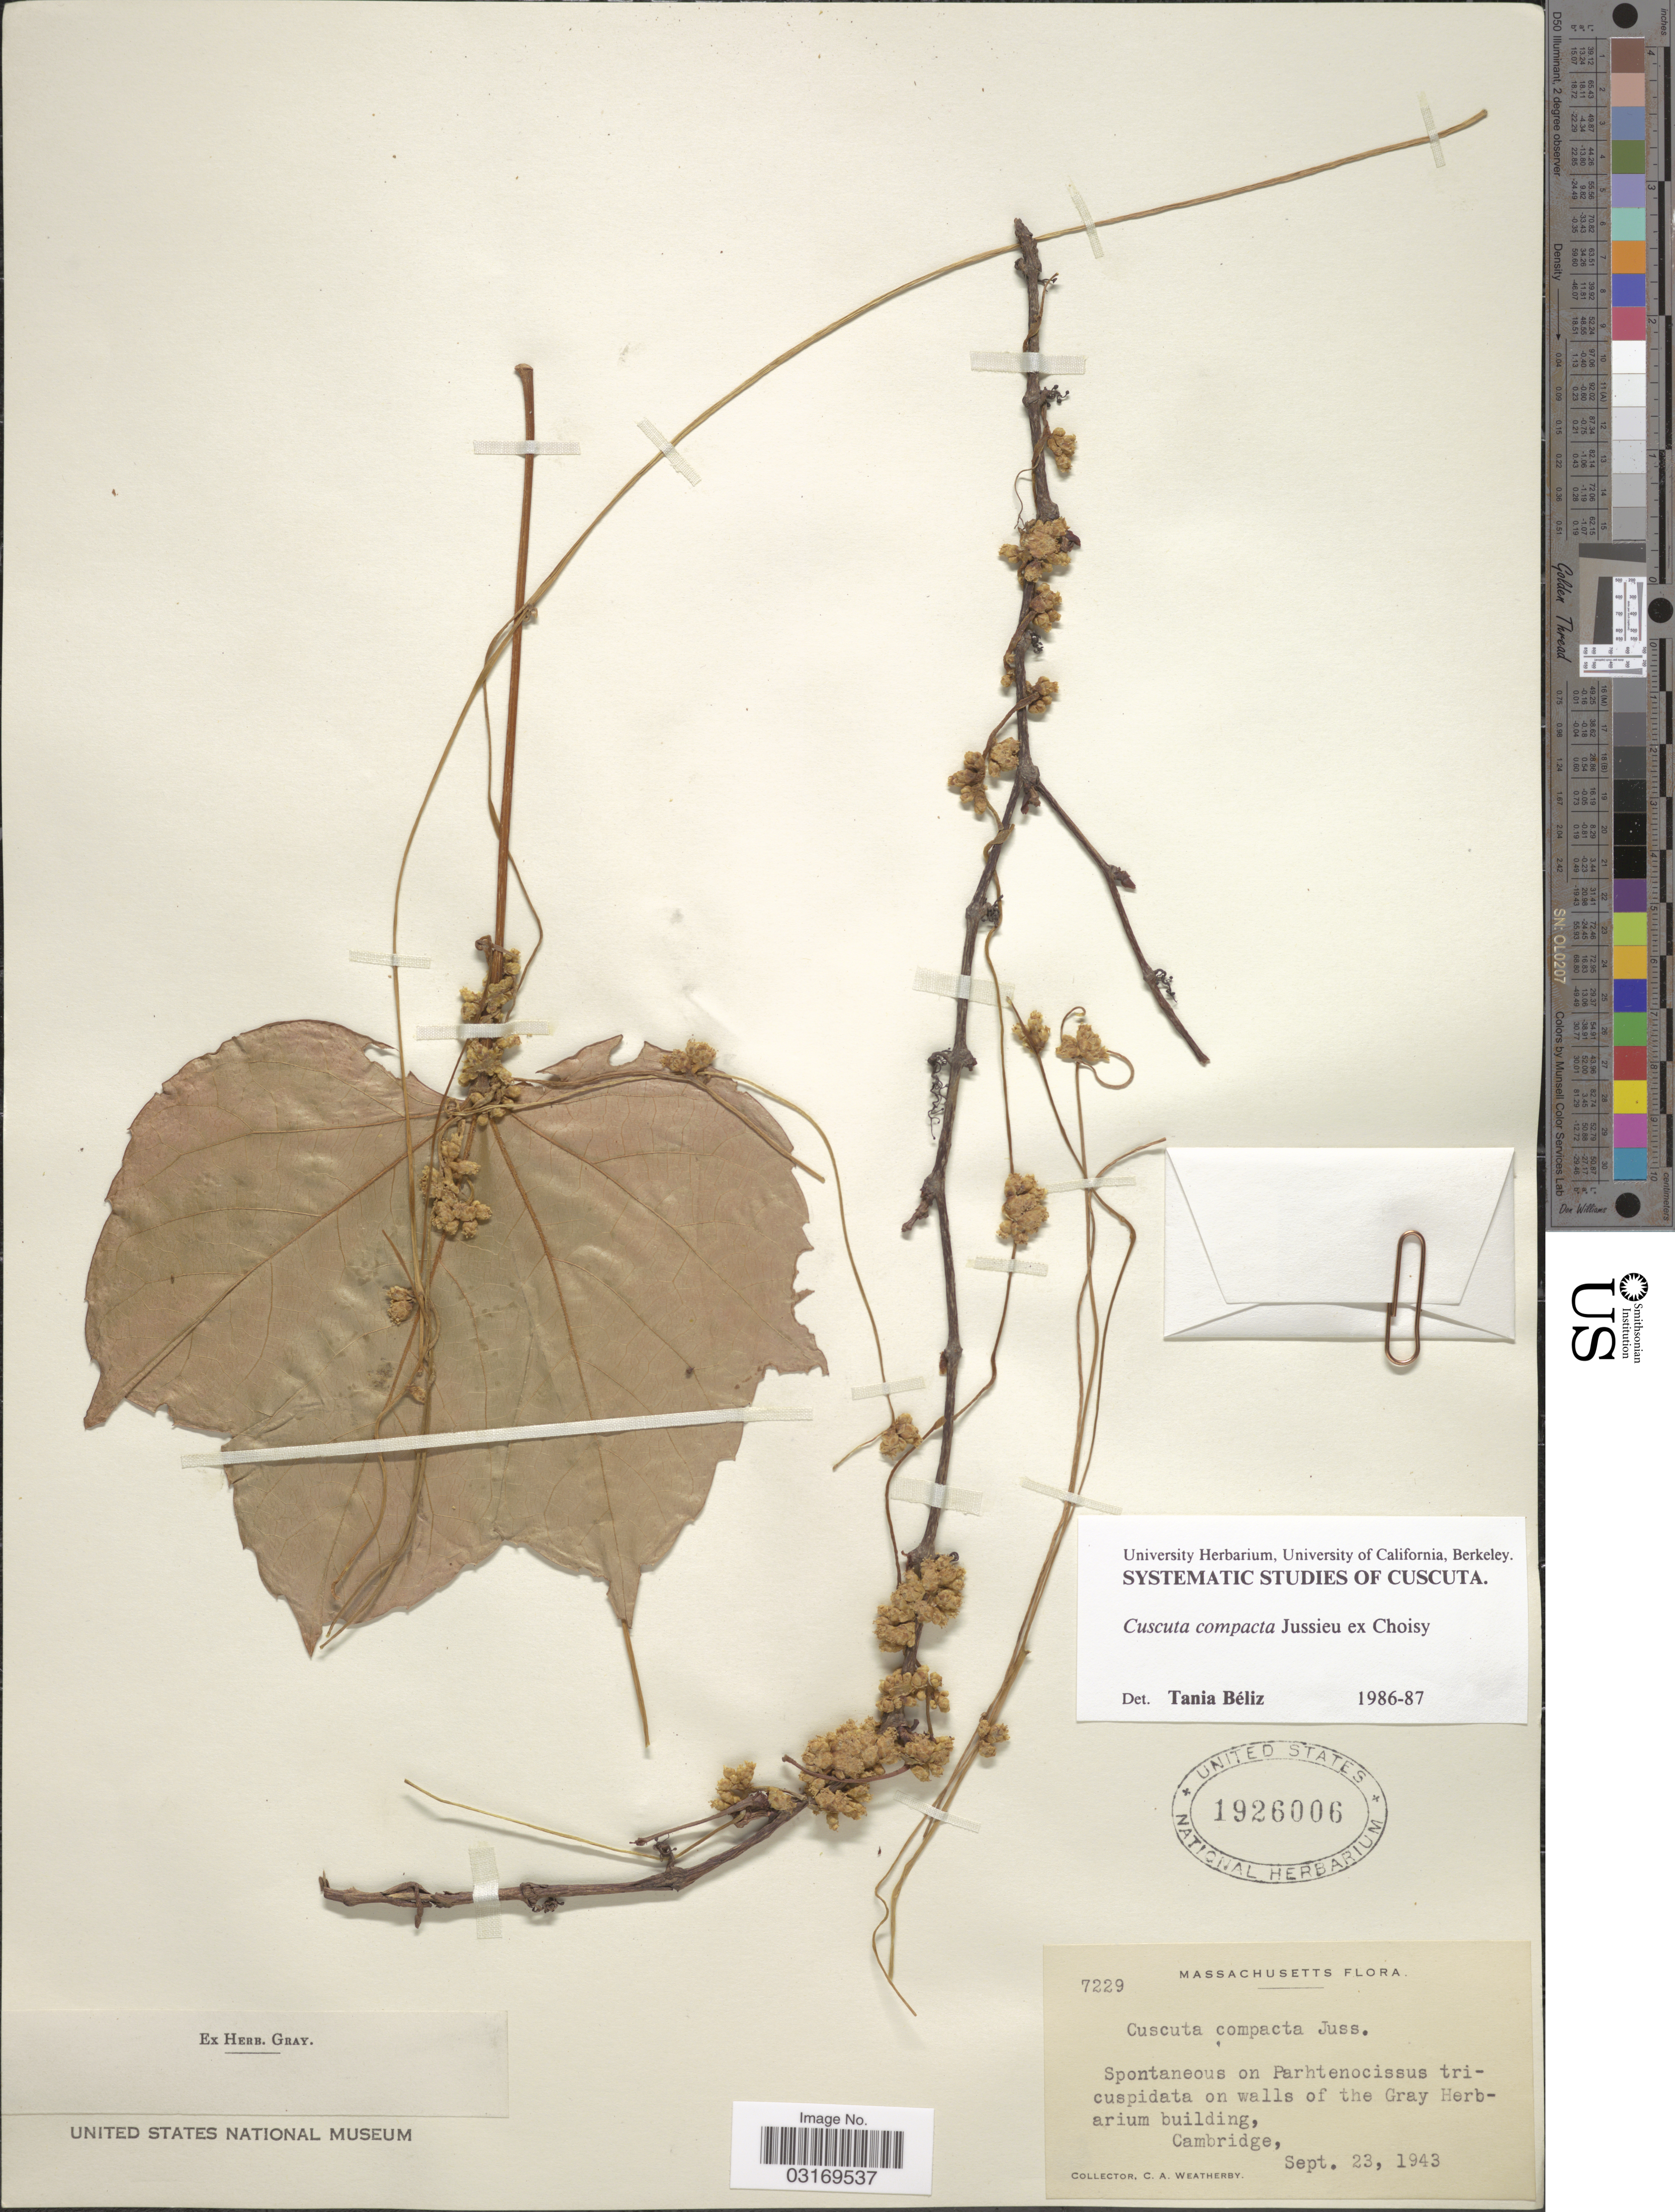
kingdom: Plantae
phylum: Tracheophyta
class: Magnoliopsida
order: Solanales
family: Convolvulaceae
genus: Cuscuta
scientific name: Cuscuta compacta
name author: Juss. ex Choisy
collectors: C. A. Weatherby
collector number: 7229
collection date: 1943-09-23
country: United States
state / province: Massachusetts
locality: On walls of the Gray Herbarium building, Cambridge.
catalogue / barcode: US 1926006